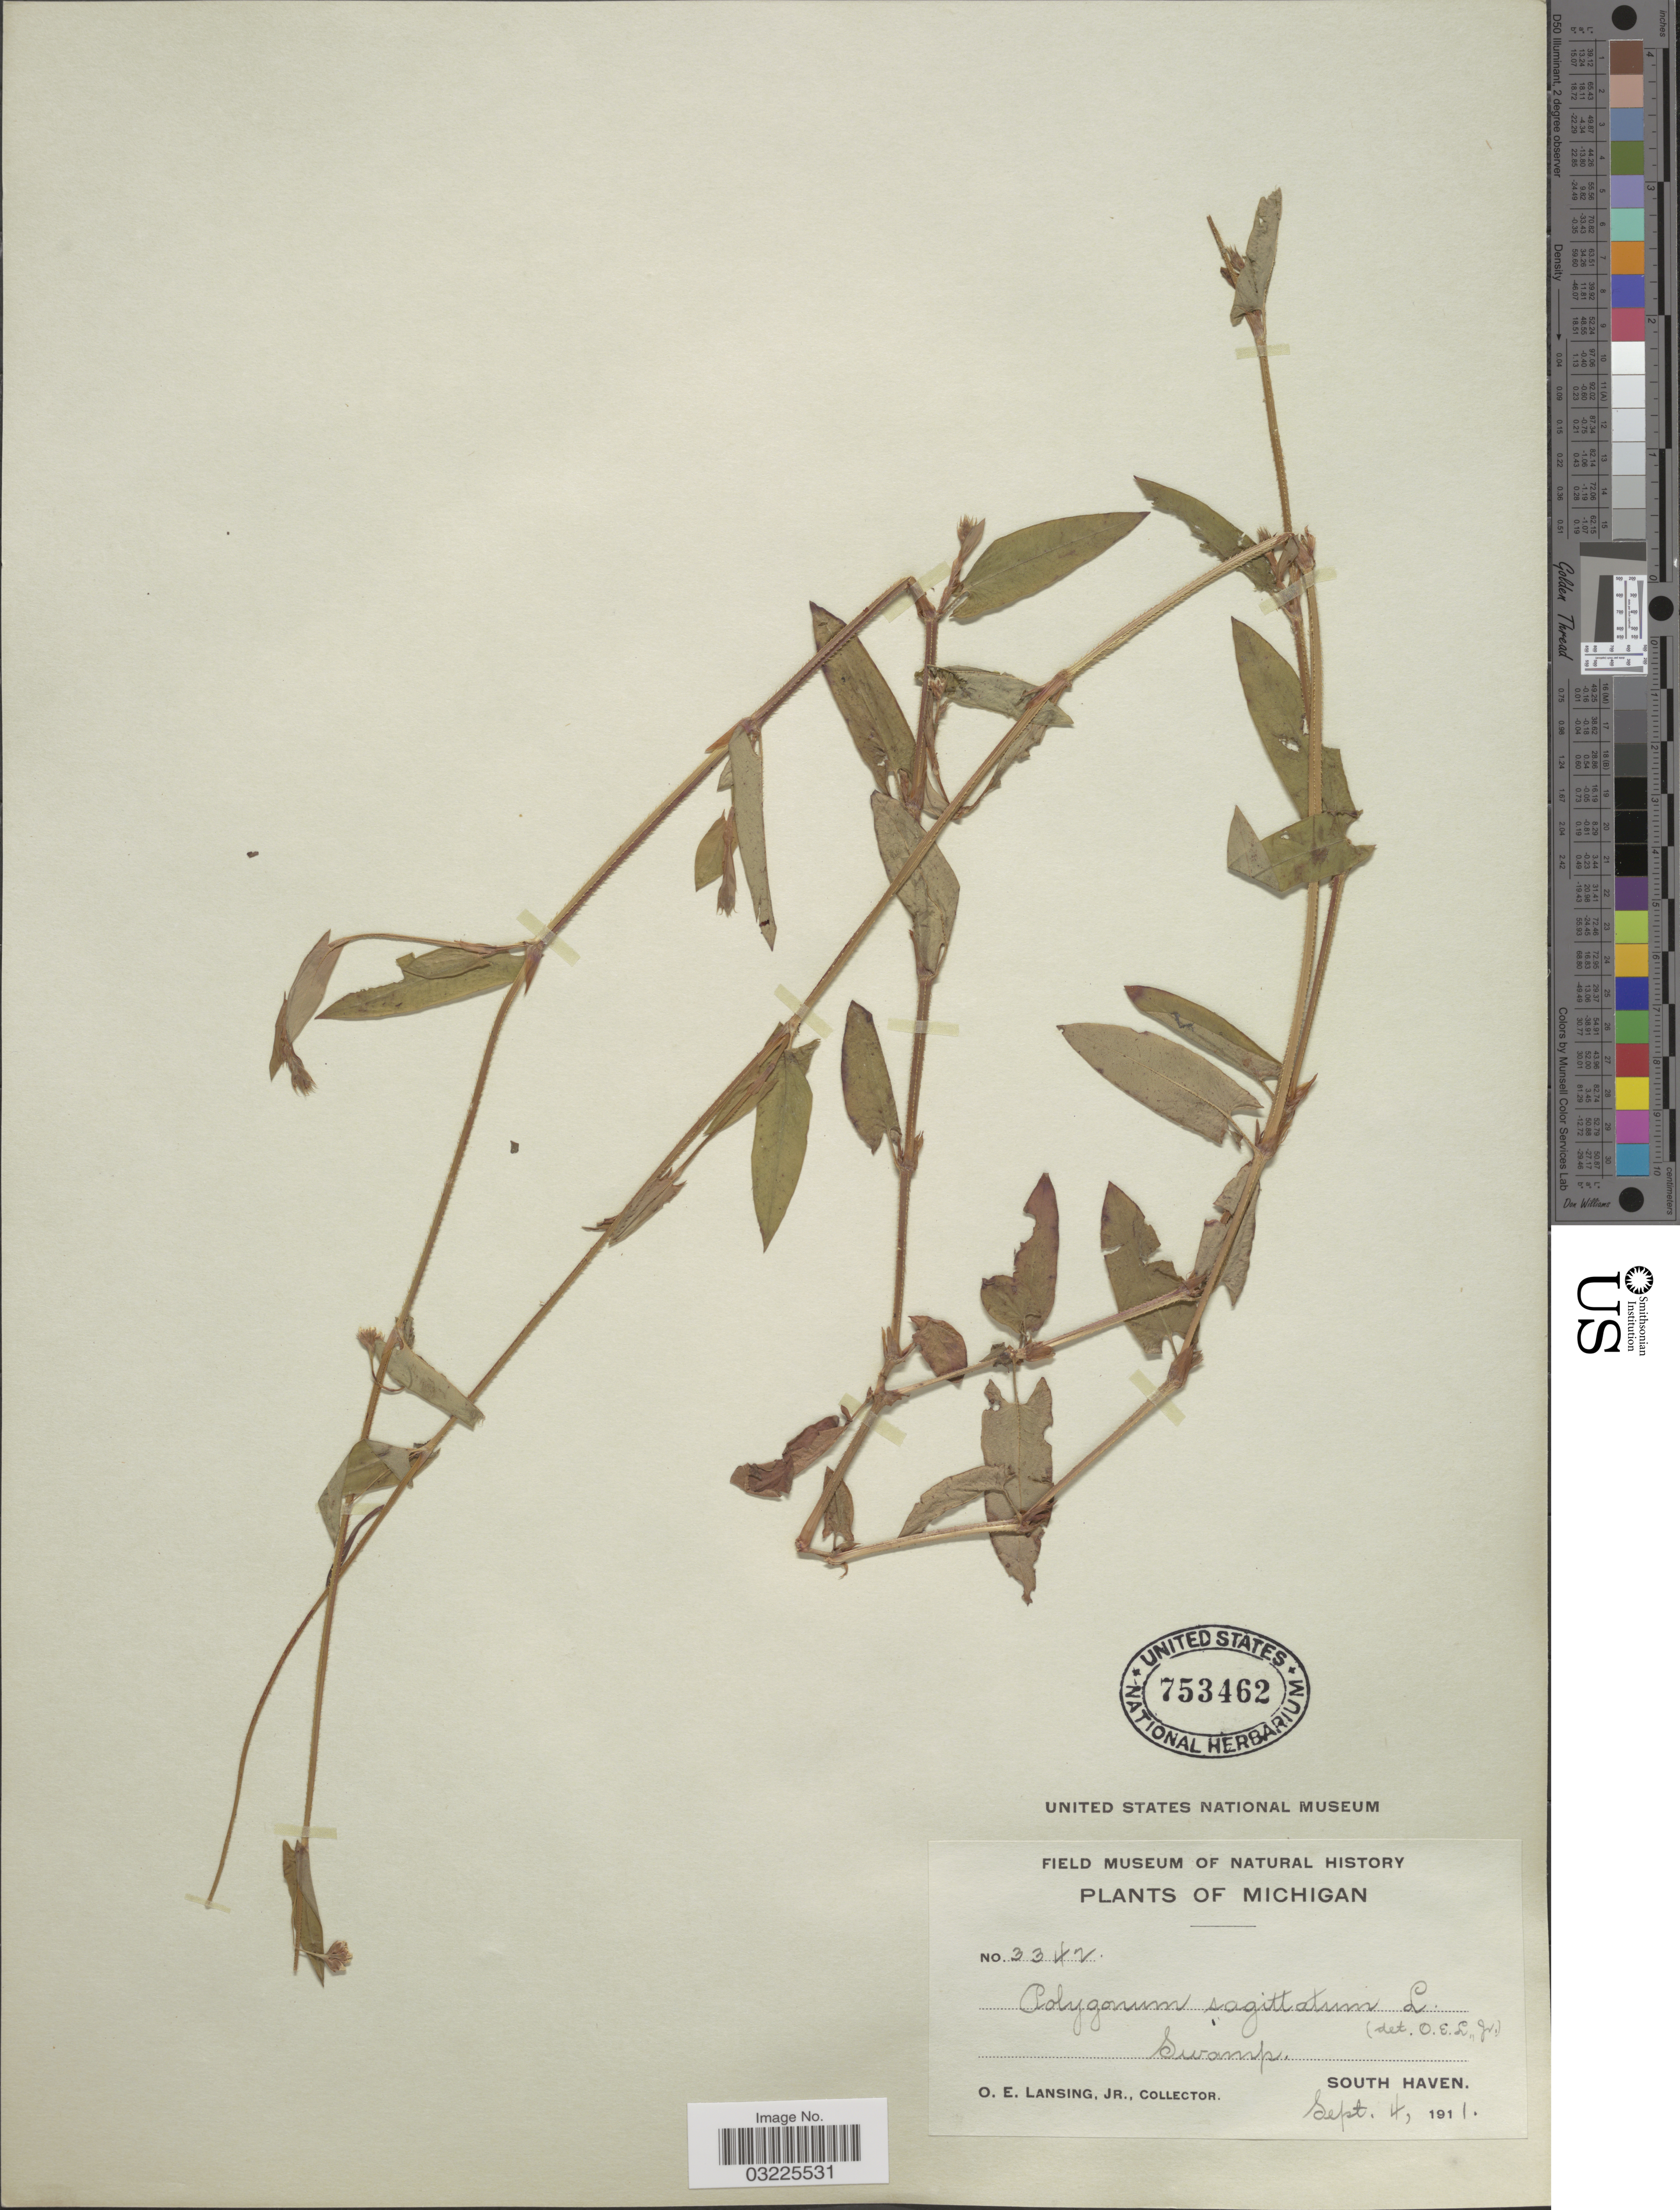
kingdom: Plantae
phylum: Tracheophyta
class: Magnoliopsida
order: Caryophyllales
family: Polygonaceae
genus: Persicaria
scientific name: Persicaria sagittata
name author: (L.) H. Gross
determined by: Atha, D. E.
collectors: O. Lansing Jr.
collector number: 3342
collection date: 1911-09-04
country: United States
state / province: Michigan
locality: South Haven.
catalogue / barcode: US 753462